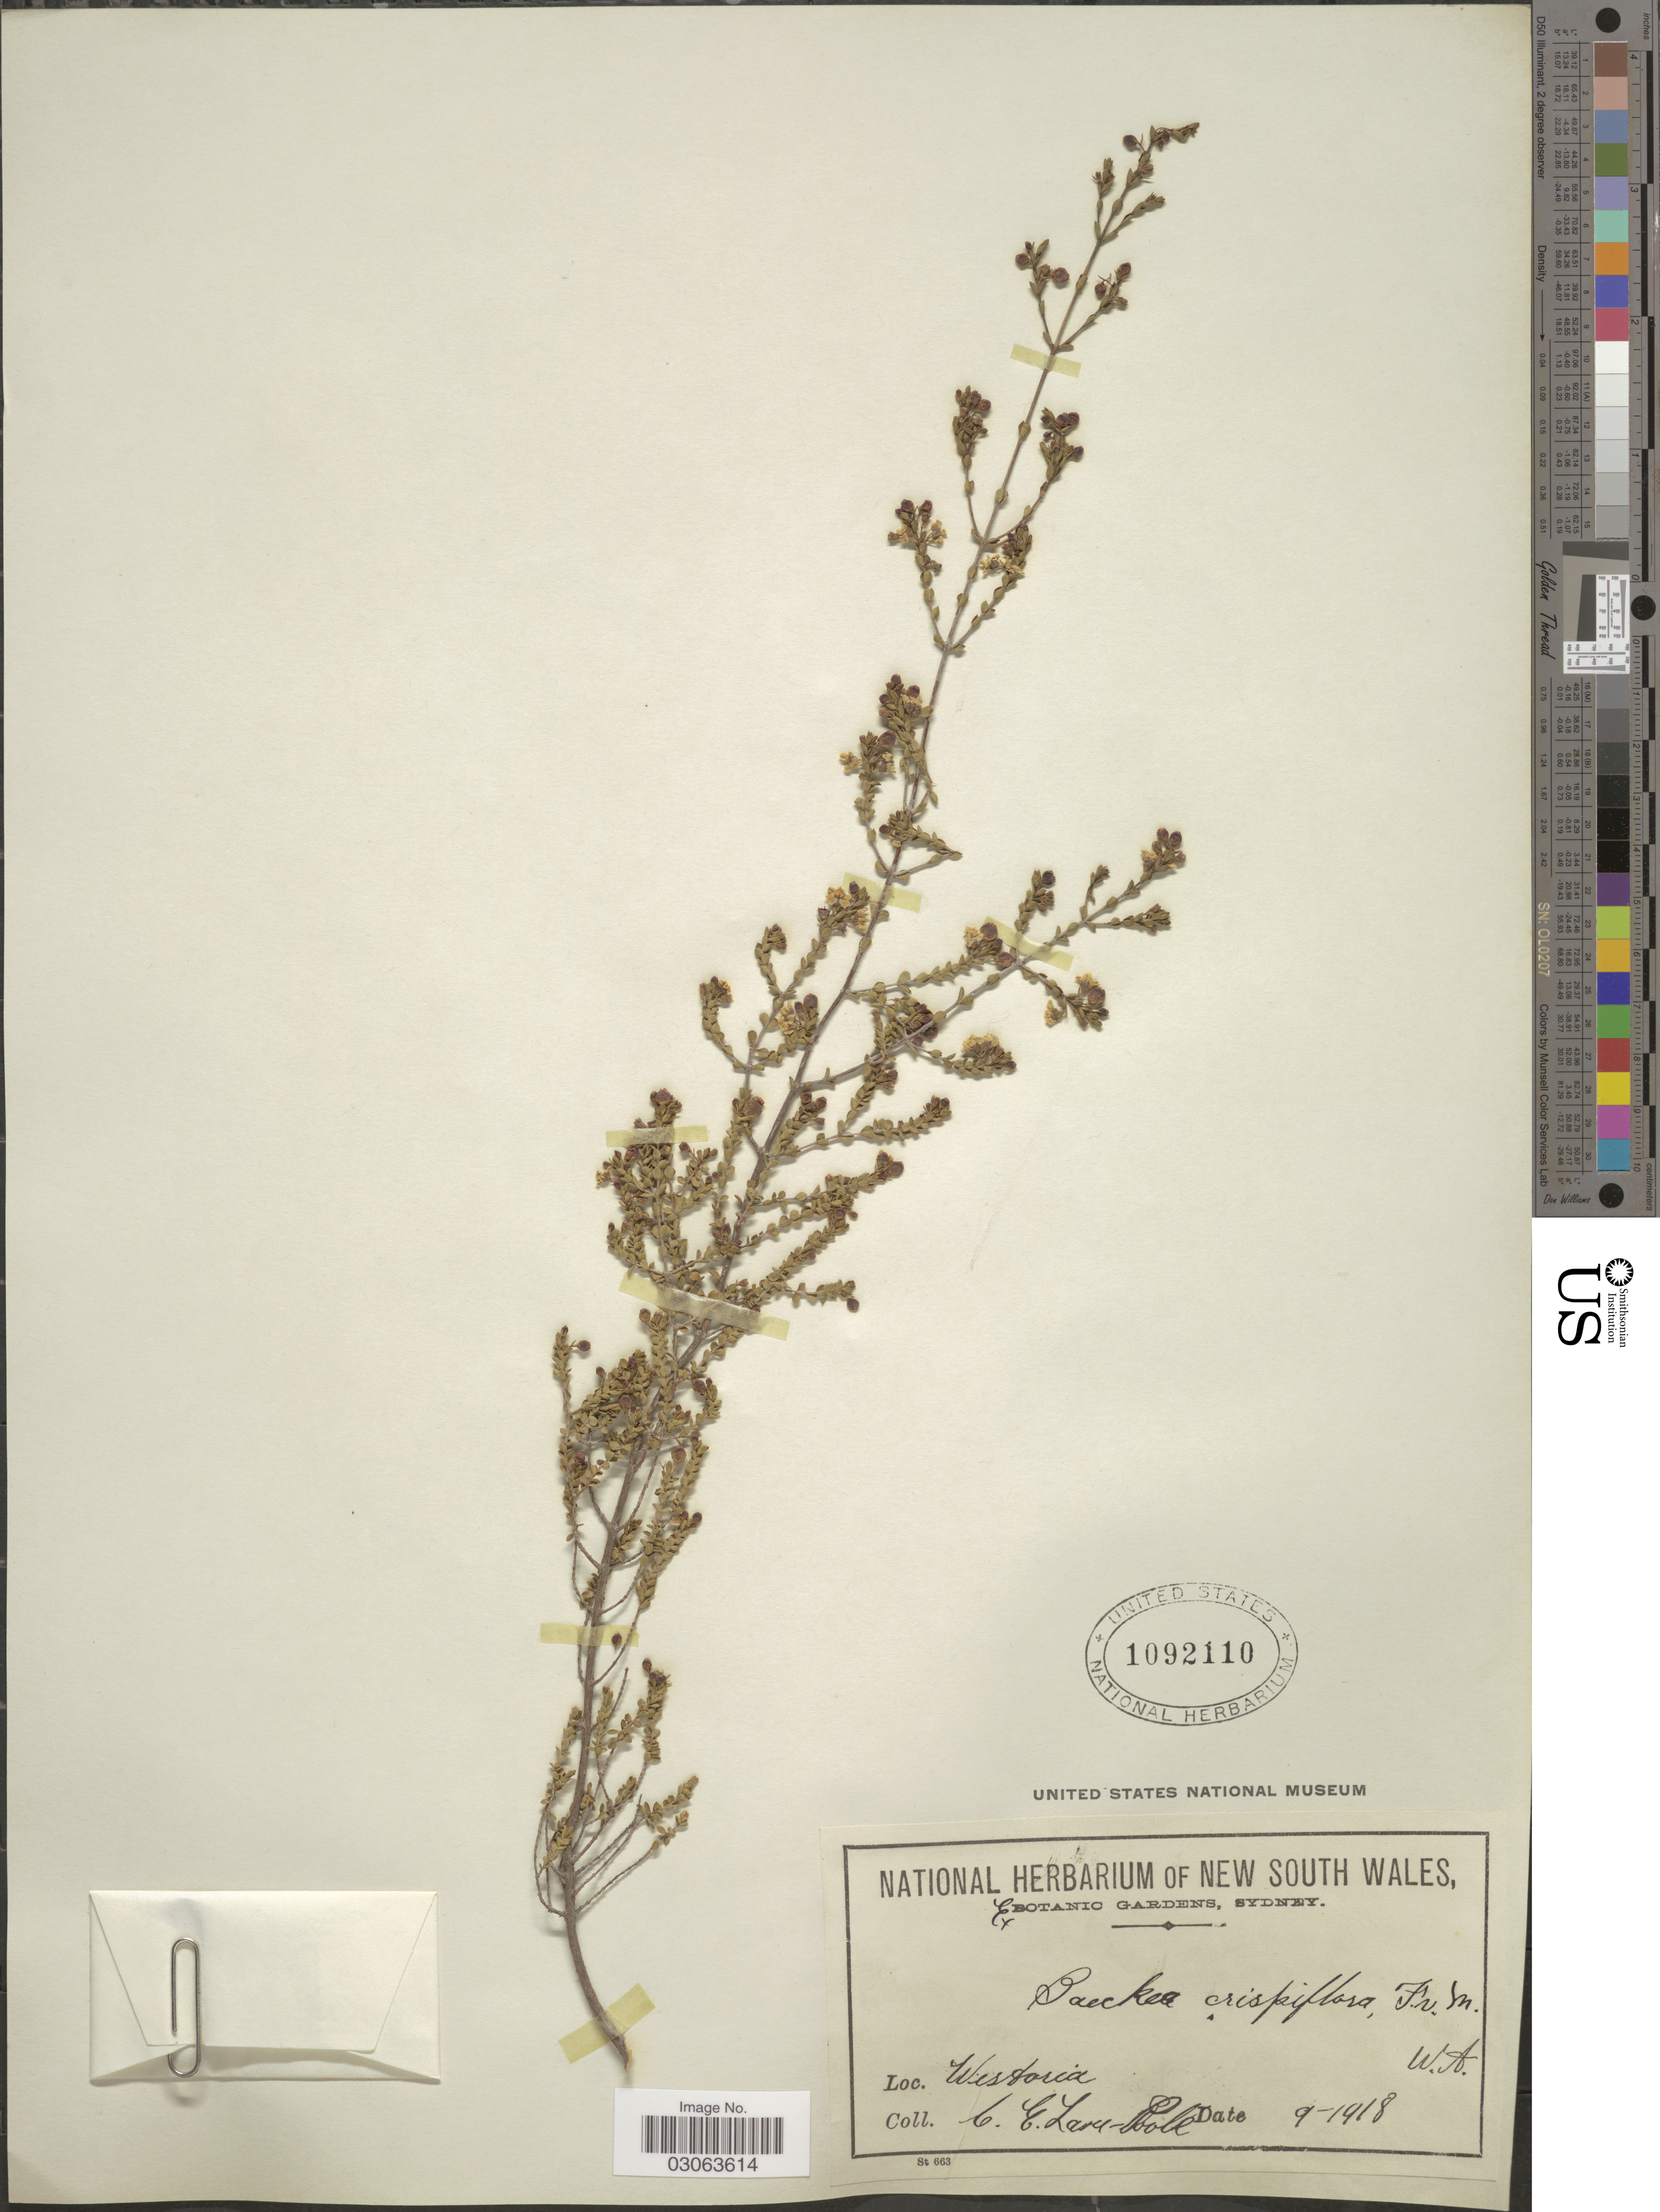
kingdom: Plantae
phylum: Tracheophyta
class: Magnoliopsida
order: Myrtales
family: Myrtaceae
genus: Ericomyrtus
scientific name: Ericomyrtus serpyllifolia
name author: (Turcz.) Rye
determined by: Rye, B. L.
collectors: C. Lane-Poole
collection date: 1918-09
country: Australia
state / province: Western Australia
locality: Westoria.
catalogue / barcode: US 1092110